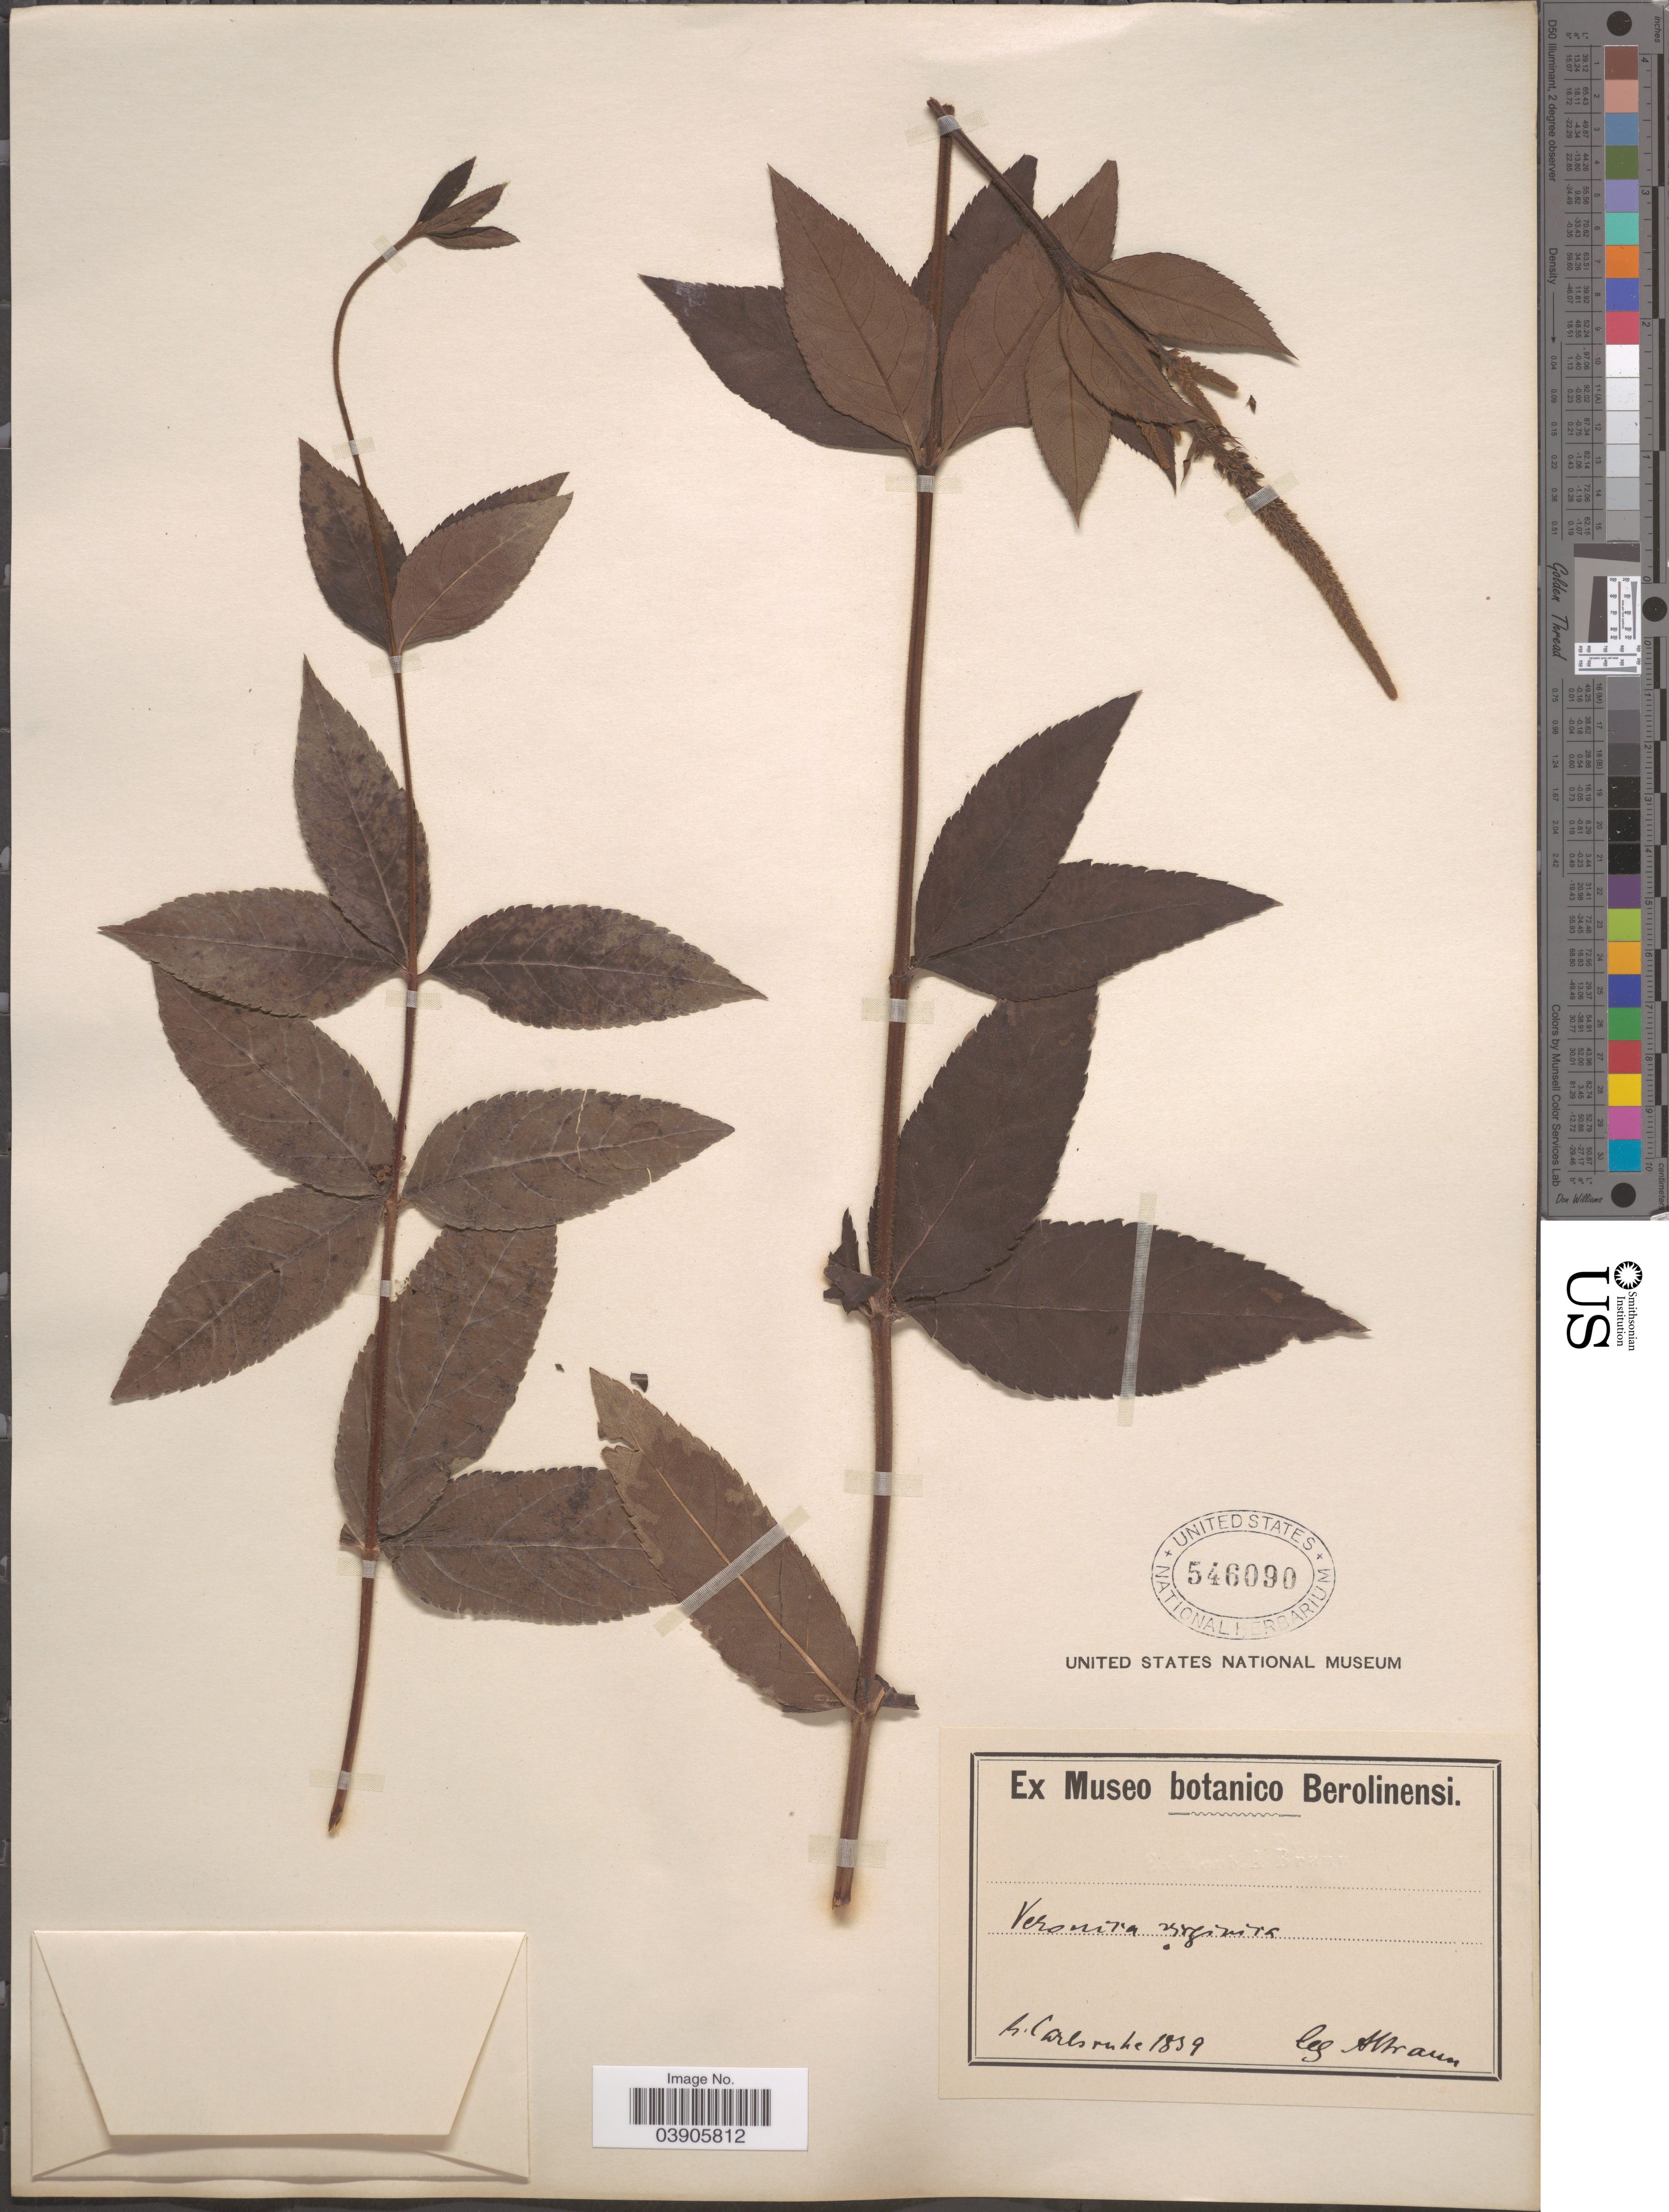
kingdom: Plantae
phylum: Tracheophyta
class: Magnoliopsida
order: Lamiales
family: Plantaginaceae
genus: Leptandra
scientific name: Leptandra sp.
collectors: A. Braum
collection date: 1839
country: Germany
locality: B. Carlsruhe.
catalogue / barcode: US 546090